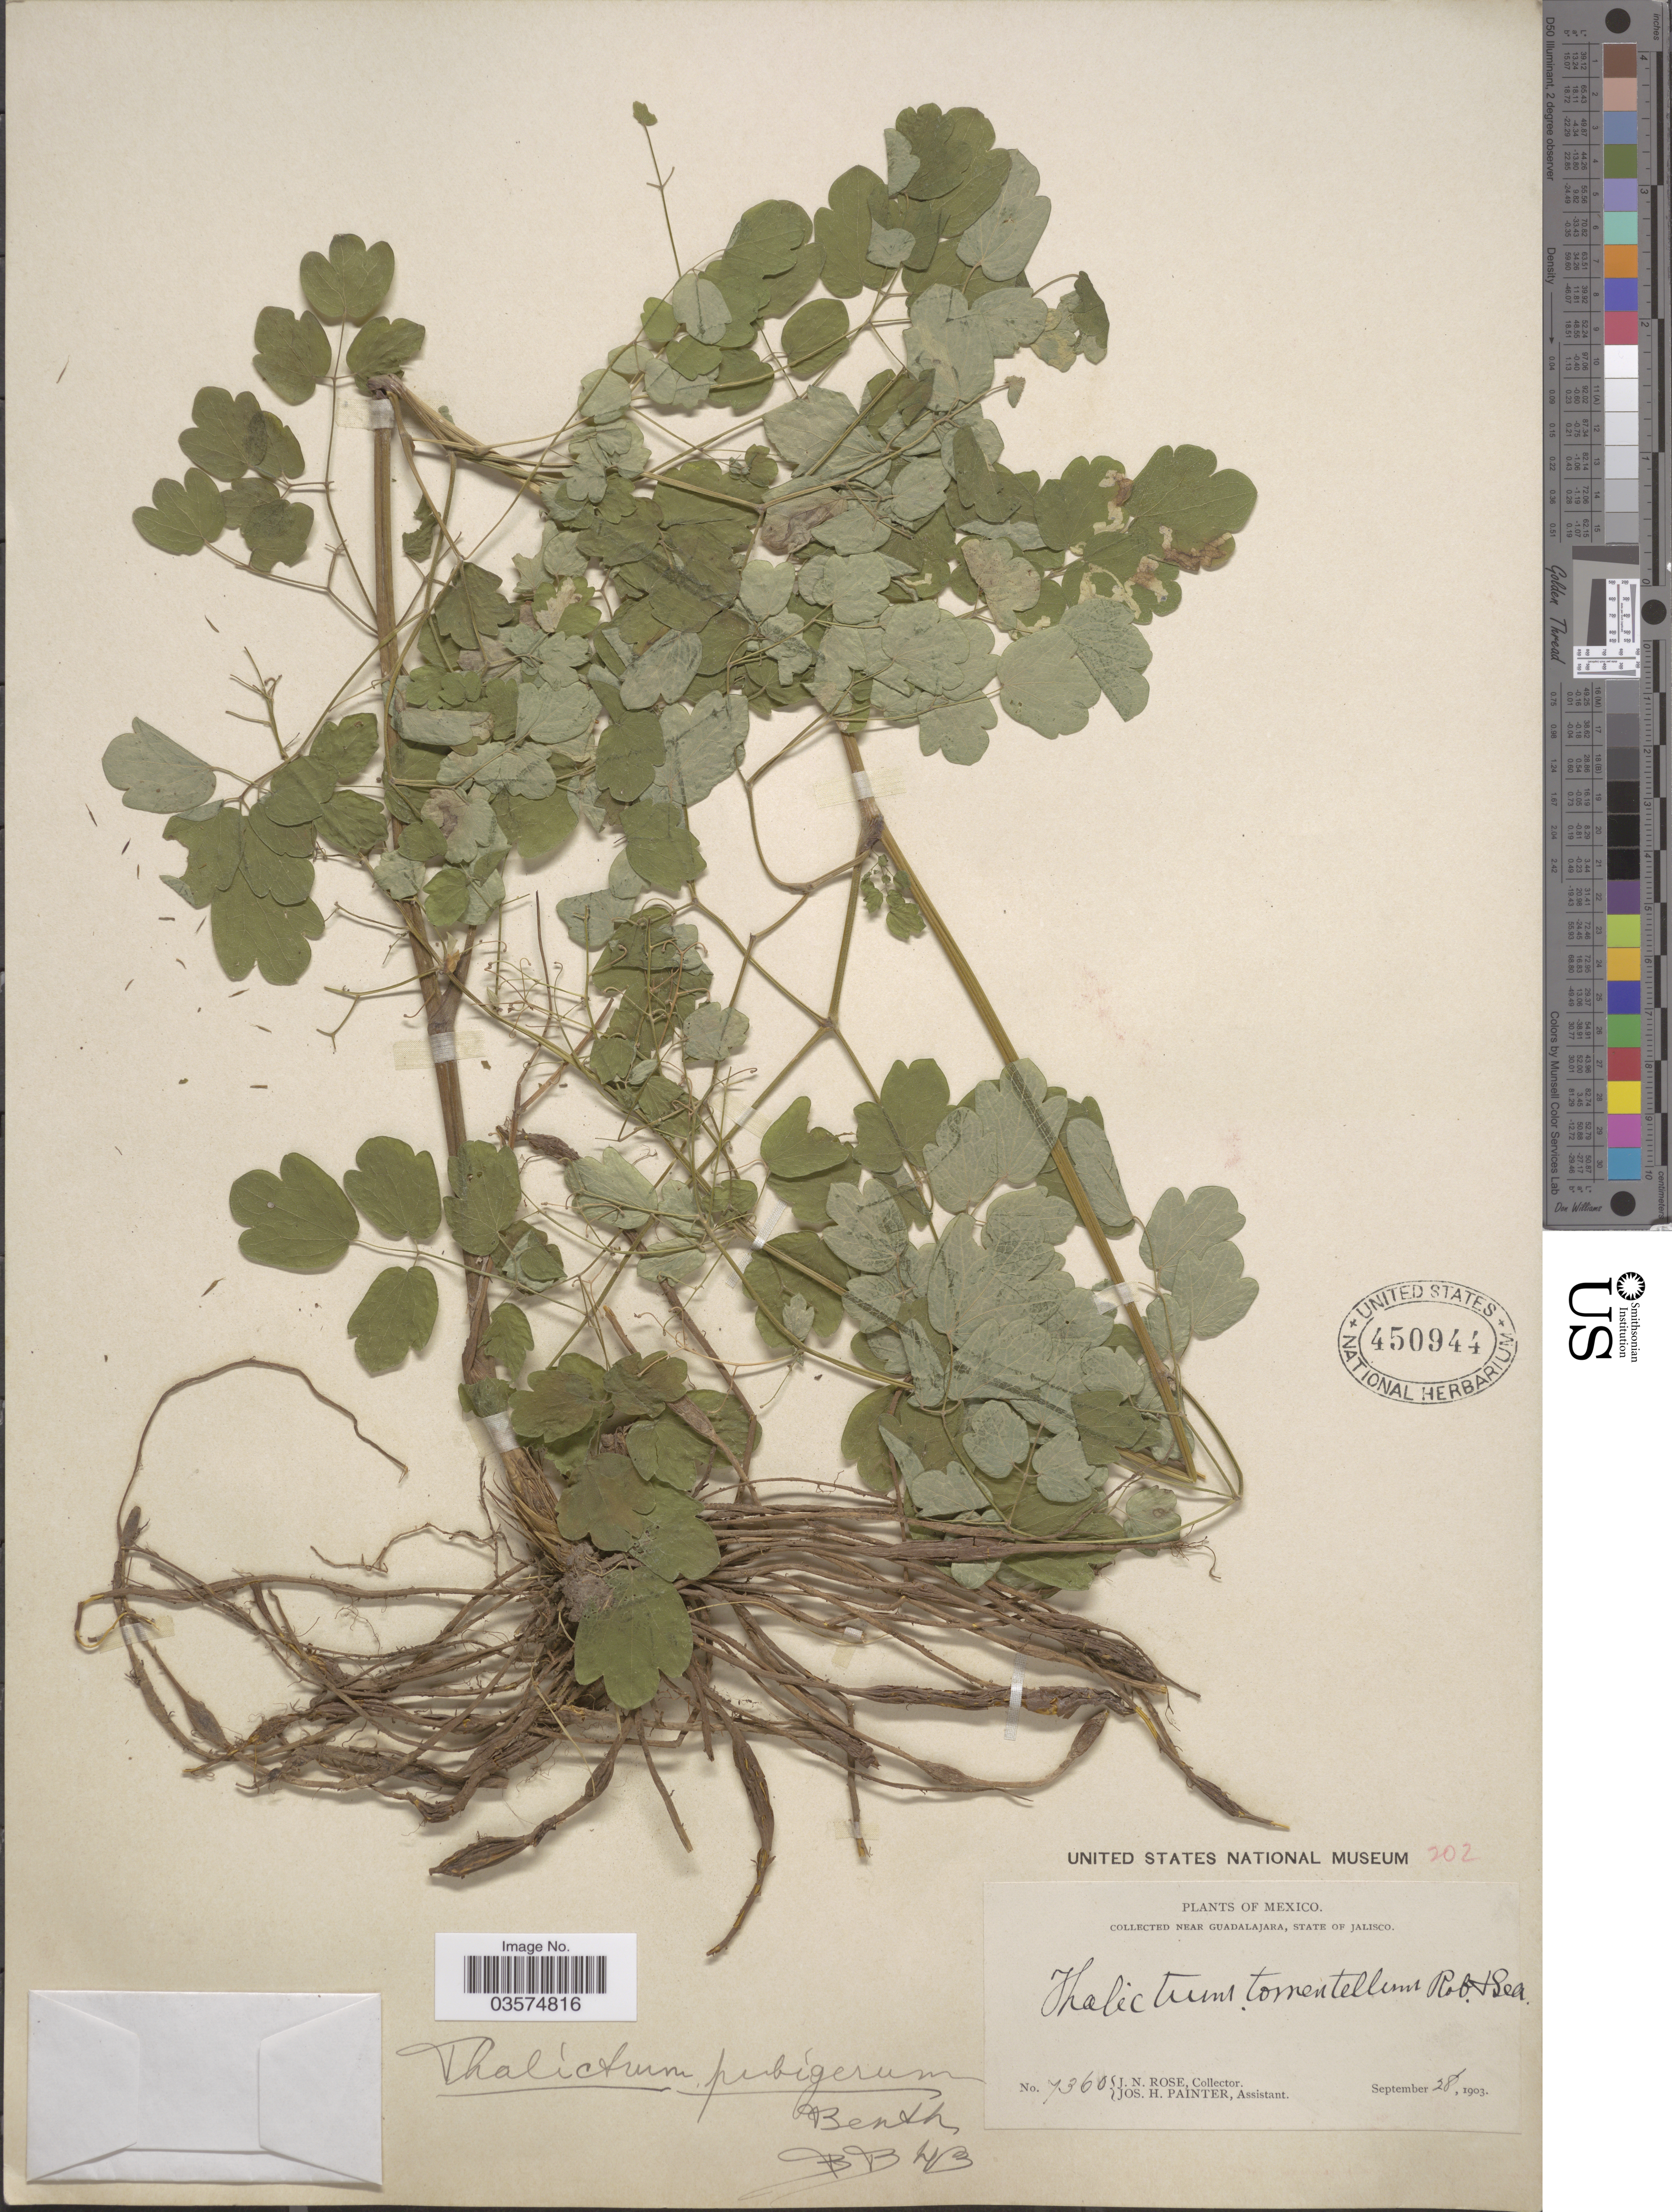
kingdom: Plantae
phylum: Tracheophyta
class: Magnoliopsida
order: Ranunculales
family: Ranunculaceae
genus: Thalictrum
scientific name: Thalictrum pubigerum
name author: Benth.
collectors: J. N. Rose & J. H. Painter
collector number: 7360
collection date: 1903-09-28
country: Mexico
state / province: Jalisco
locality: Near Guadalajara.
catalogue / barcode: US 450944